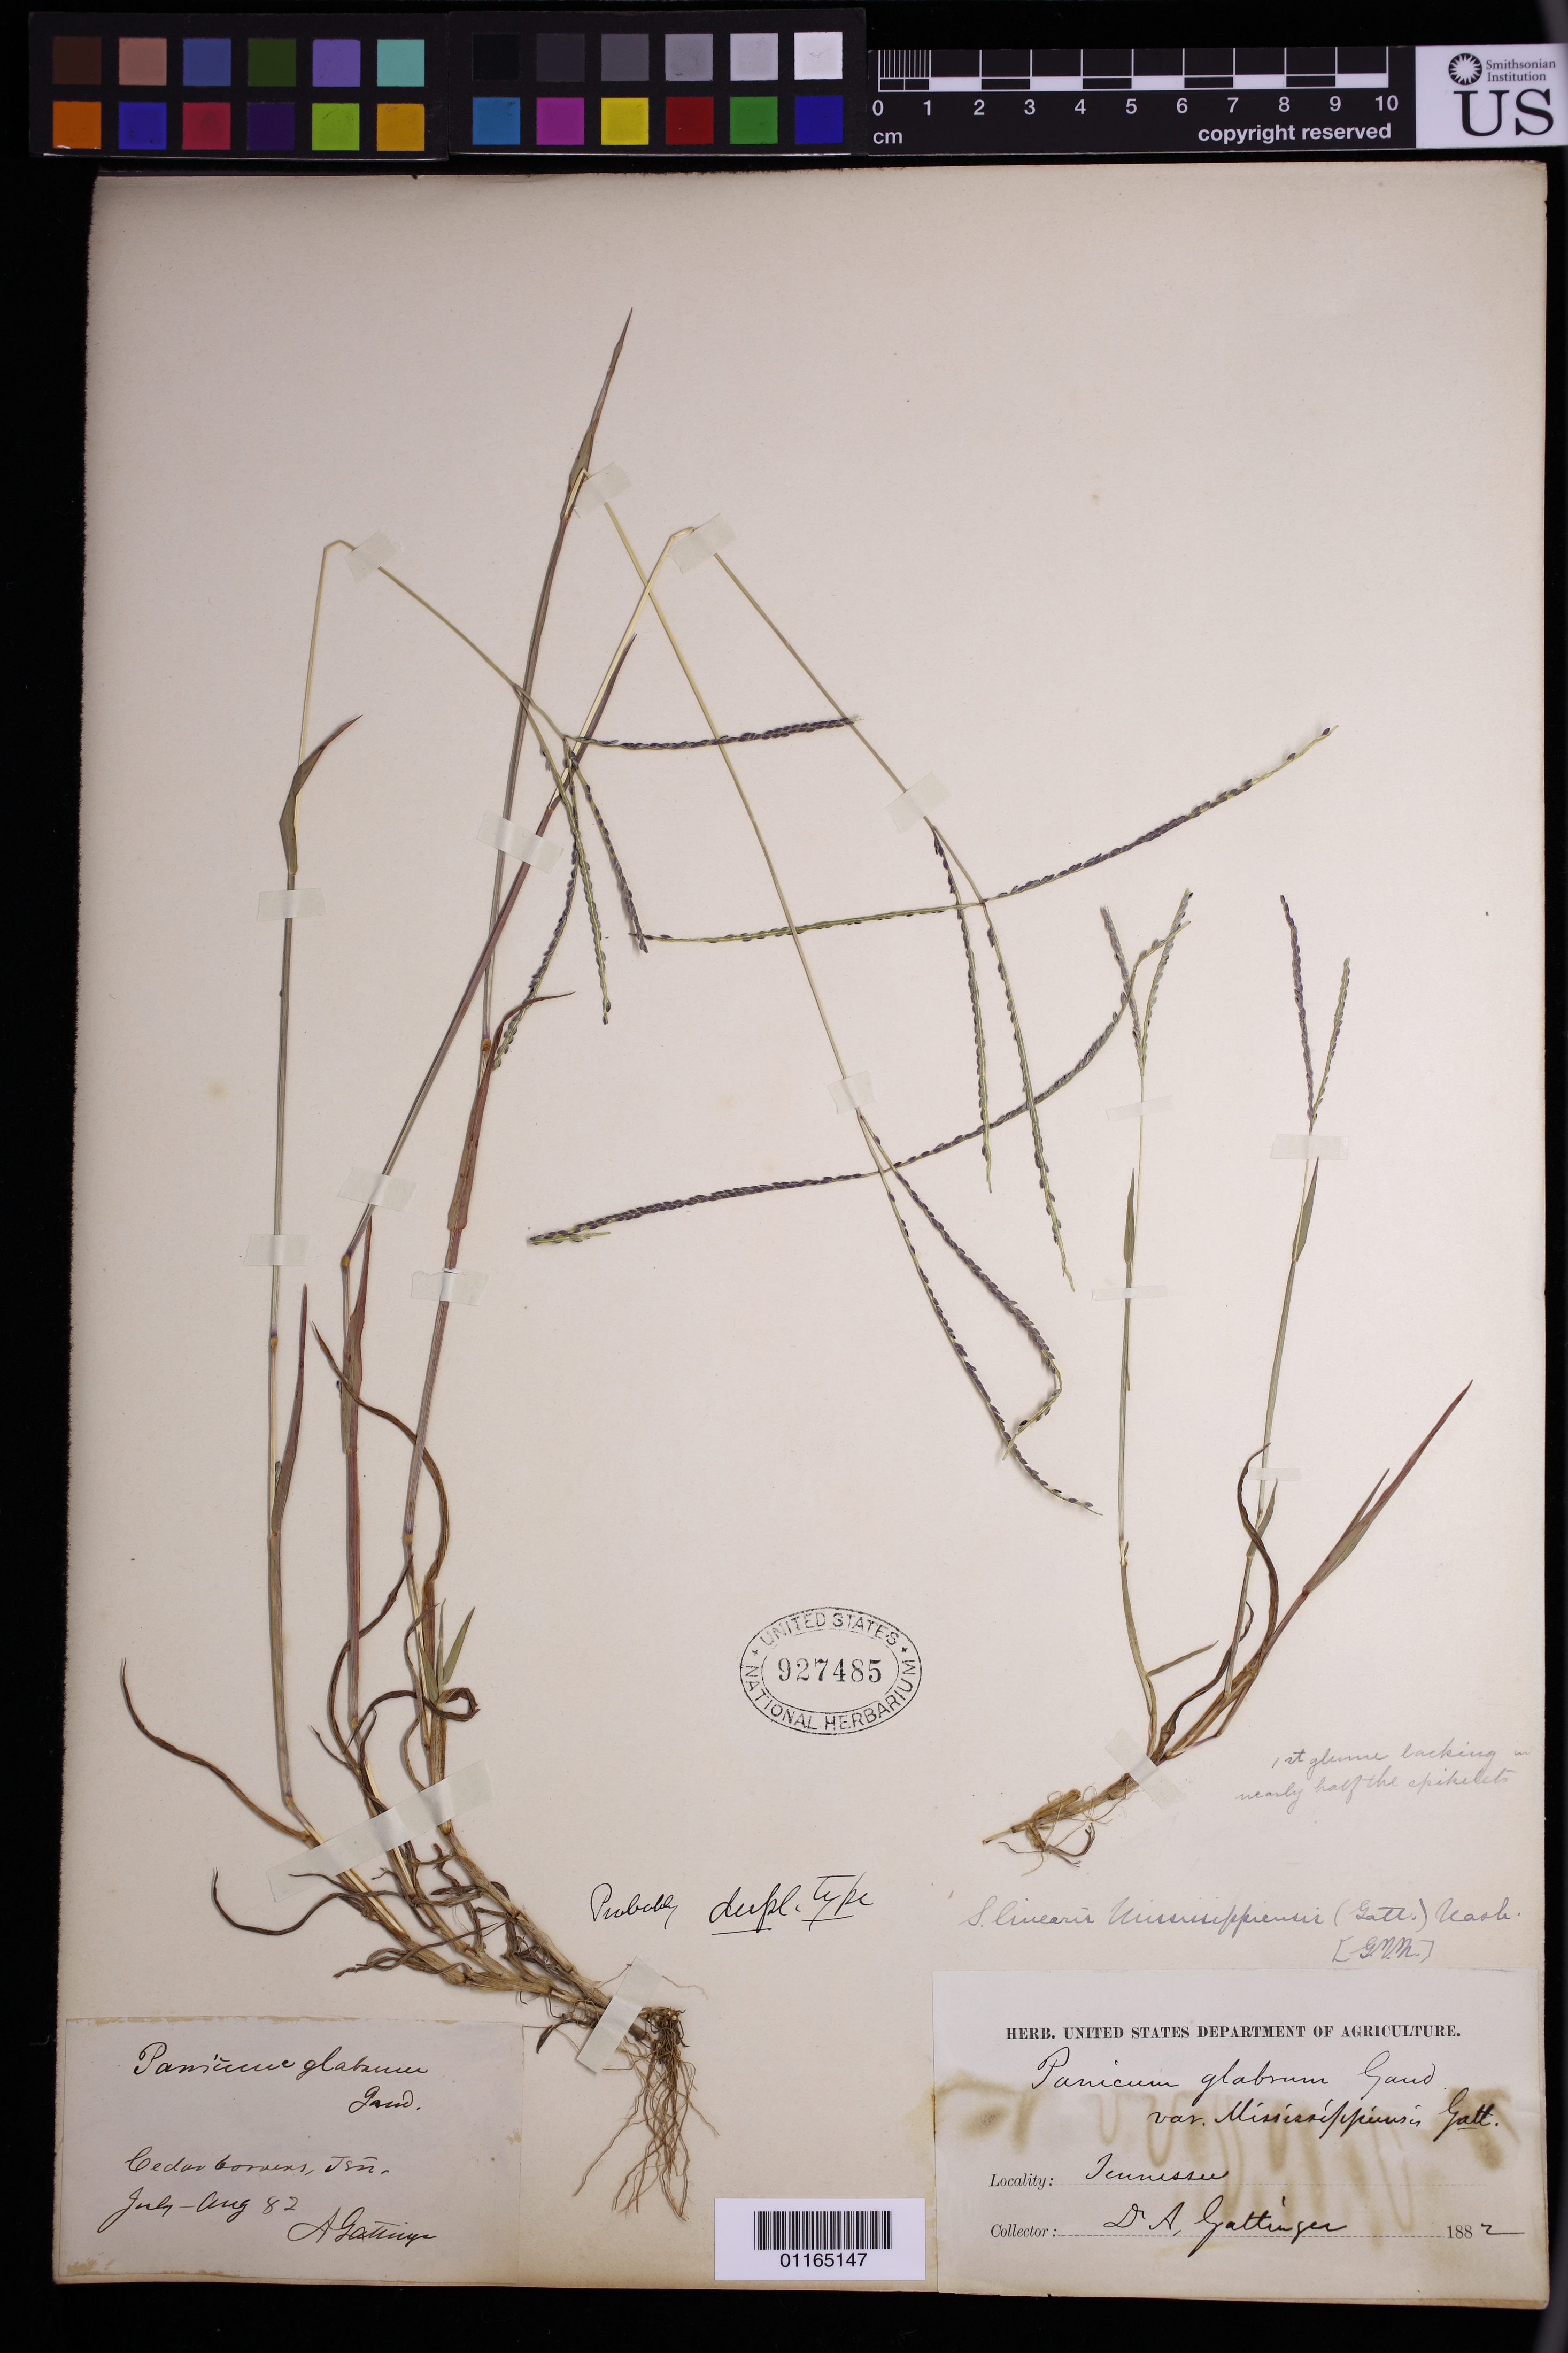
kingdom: Plantae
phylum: Tracheophyta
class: Liliopsida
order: Poales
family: Poaceae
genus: Panicum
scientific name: Panicum glabrum var. mississippiense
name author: Gatt. in Vasey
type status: Type Collection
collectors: A. Gattinger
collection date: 1882-07/1882-08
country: United States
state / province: Tennessee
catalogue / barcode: US 927485